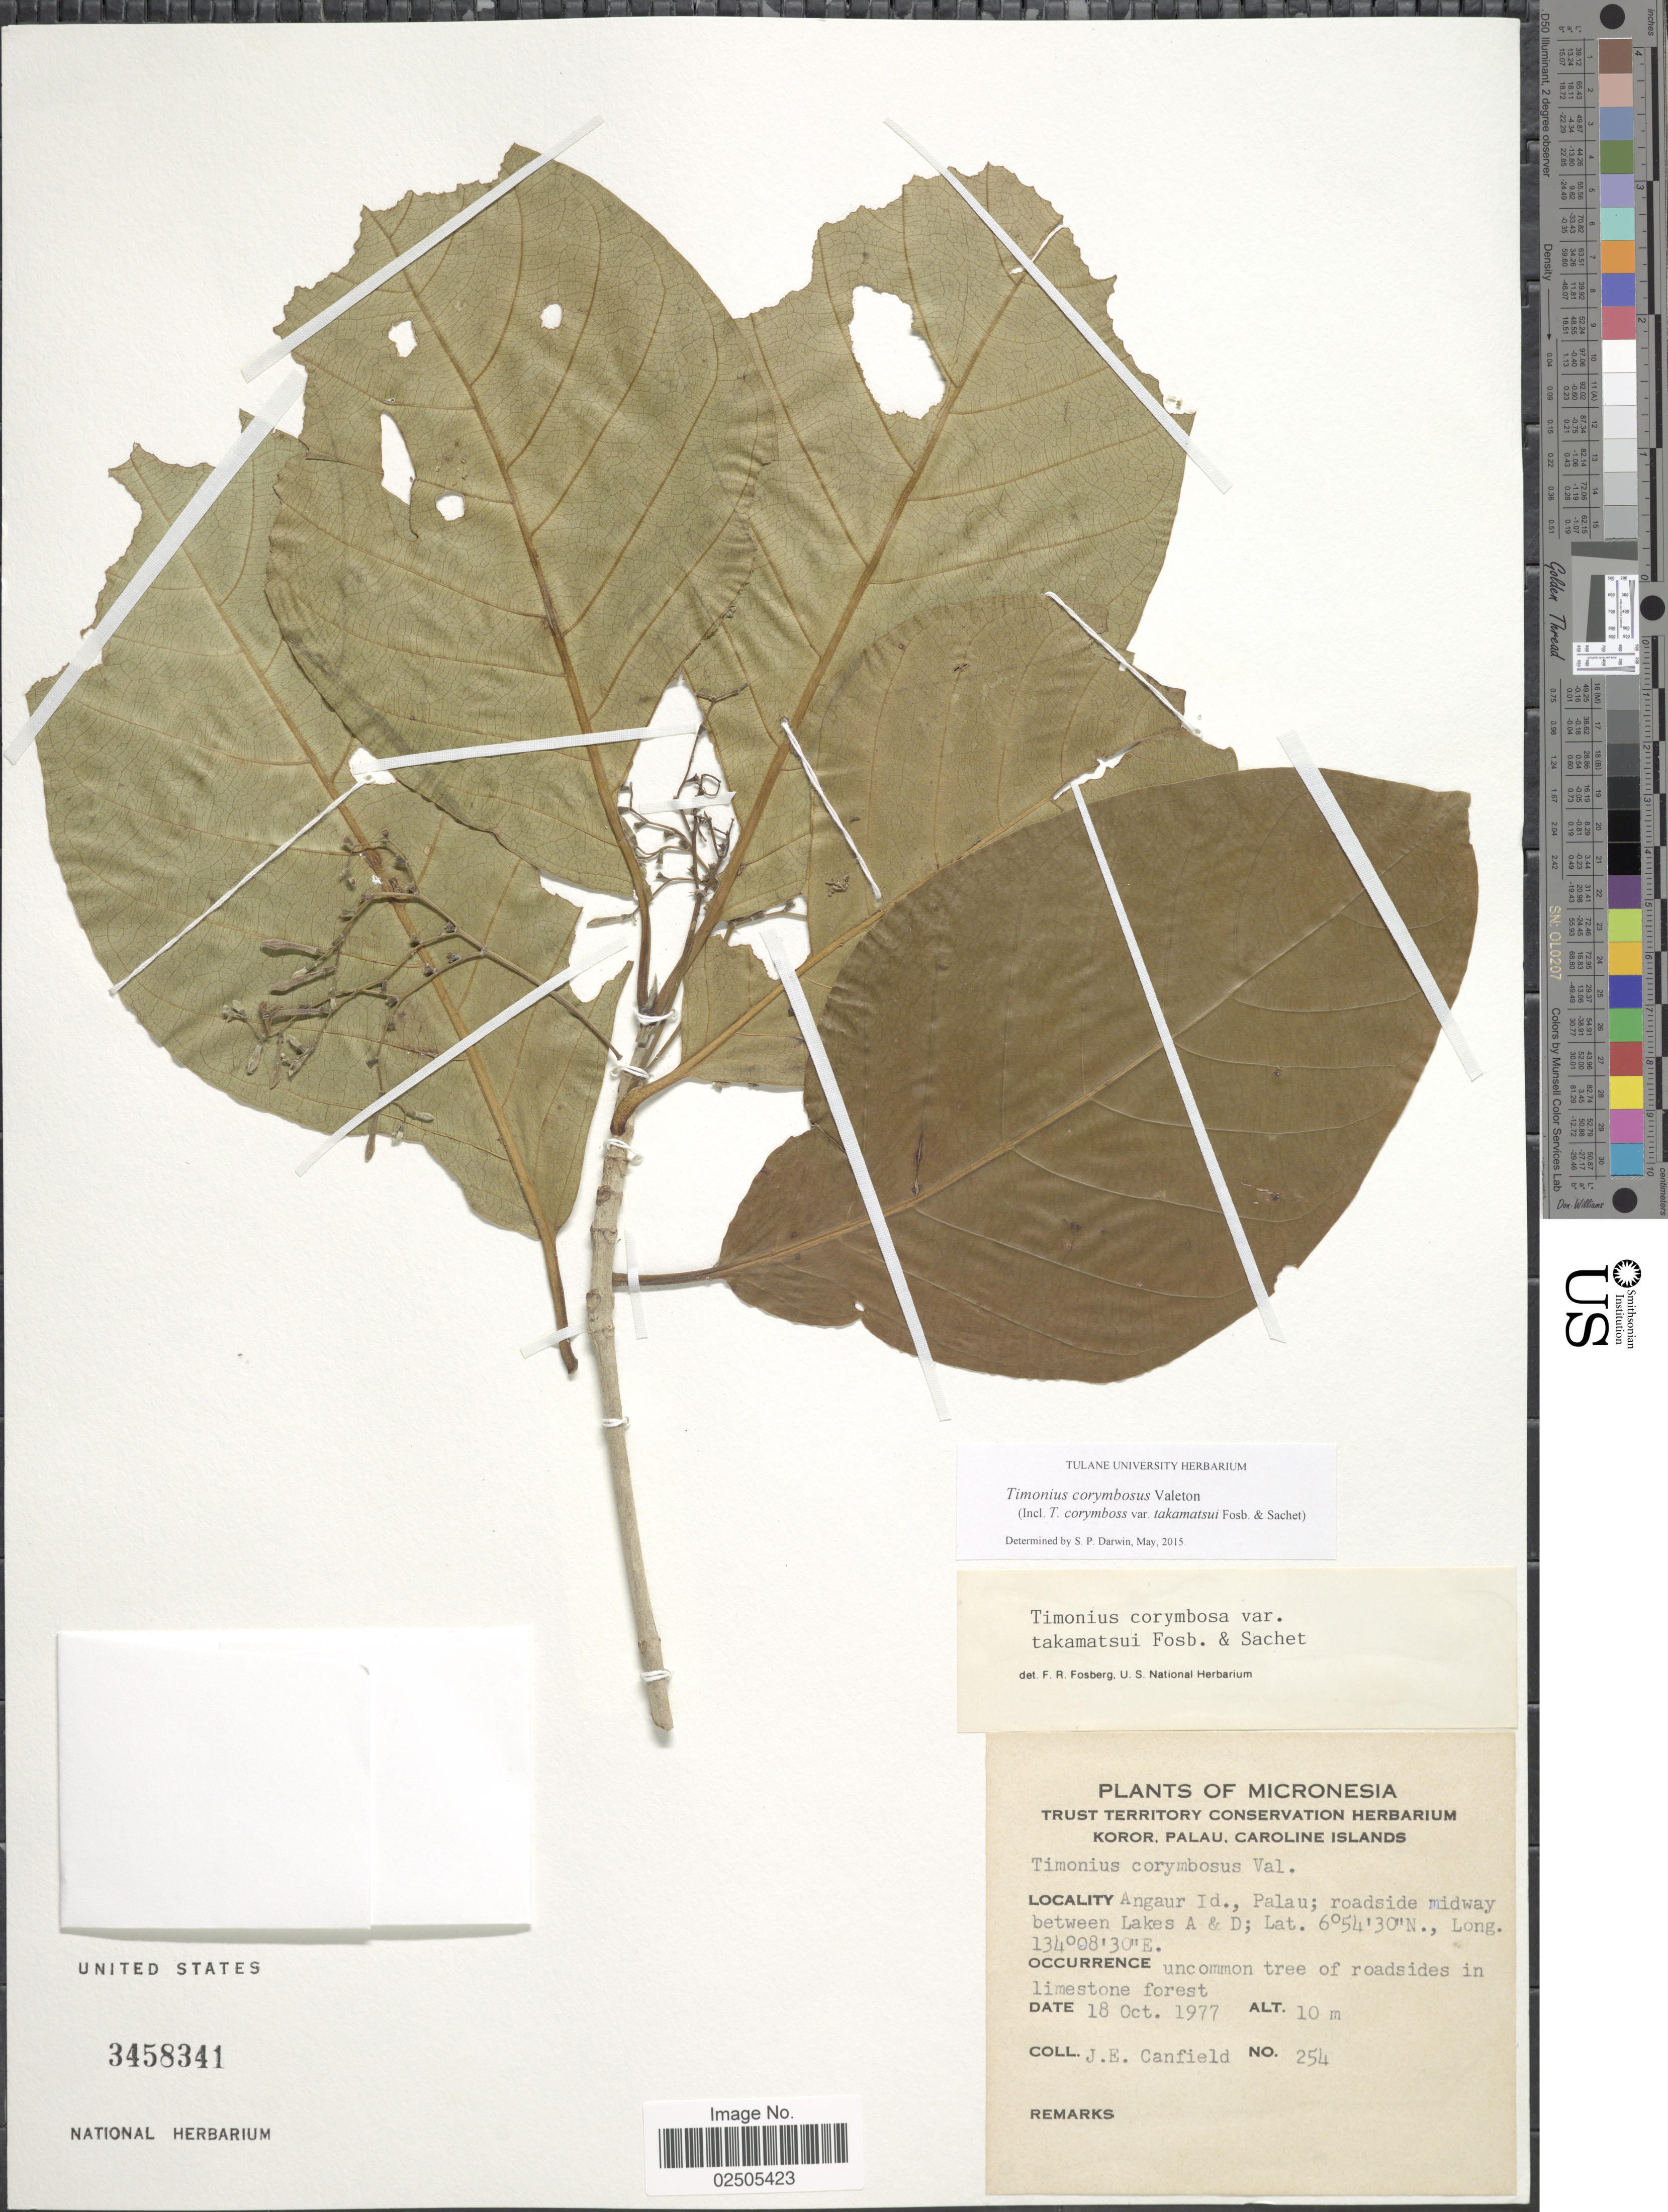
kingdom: Plantae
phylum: Tracheophyta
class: Magnoliopsida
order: Gentianales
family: Rubiaceae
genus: Timonius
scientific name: Timonius corymbosa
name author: Valeton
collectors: J. E. Canfield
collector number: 254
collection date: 1977-10-18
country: Palau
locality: Micronesia, Koror, Palau, Caroline Islands, Angaur Id., Palau; roadside midway between Lakes A & D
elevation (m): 10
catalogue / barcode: US 3458341